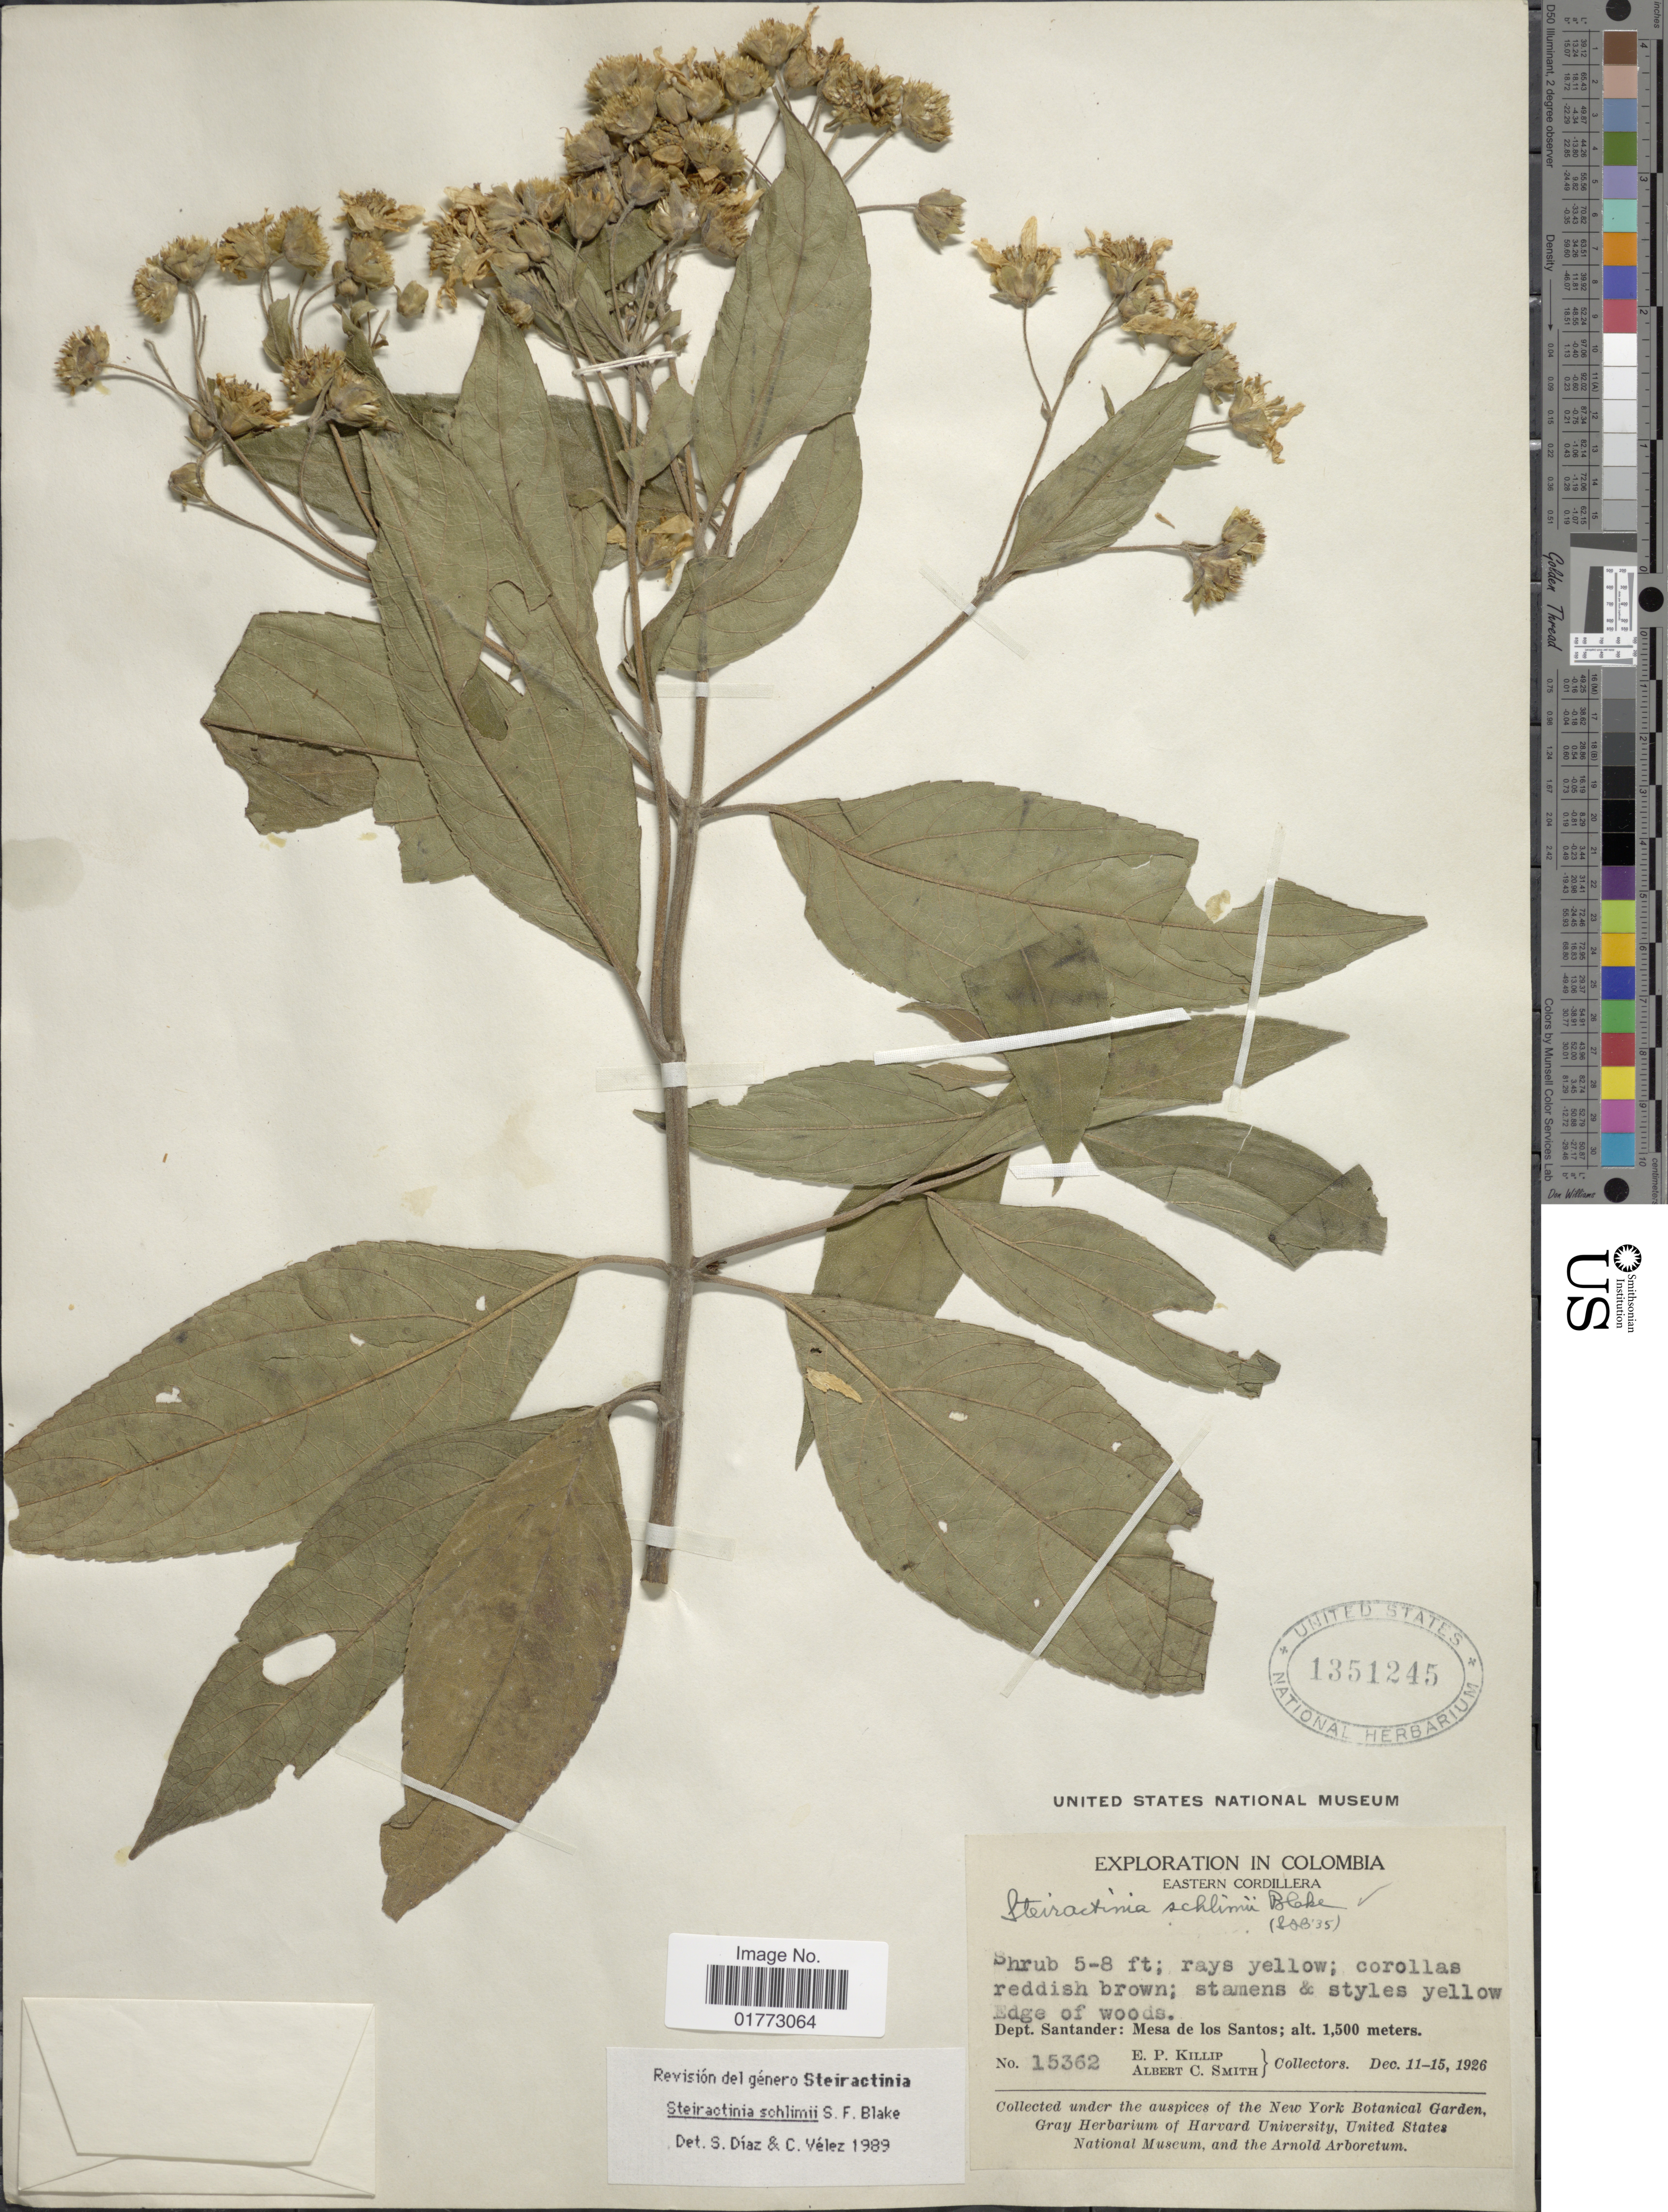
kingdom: Plantae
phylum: Tracheophyta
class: Magnoliopsida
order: Asterales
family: Asteraceae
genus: Steiractinia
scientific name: Steiractinia schlimii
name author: S.F. Blake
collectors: E. P. Killip & A. C. Smith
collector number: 15362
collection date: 1926-12-11/1926-12-15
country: Colombia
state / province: Santander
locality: Eastern Cordillera, Mesa de los Santos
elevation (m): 1500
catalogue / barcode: US 1351245